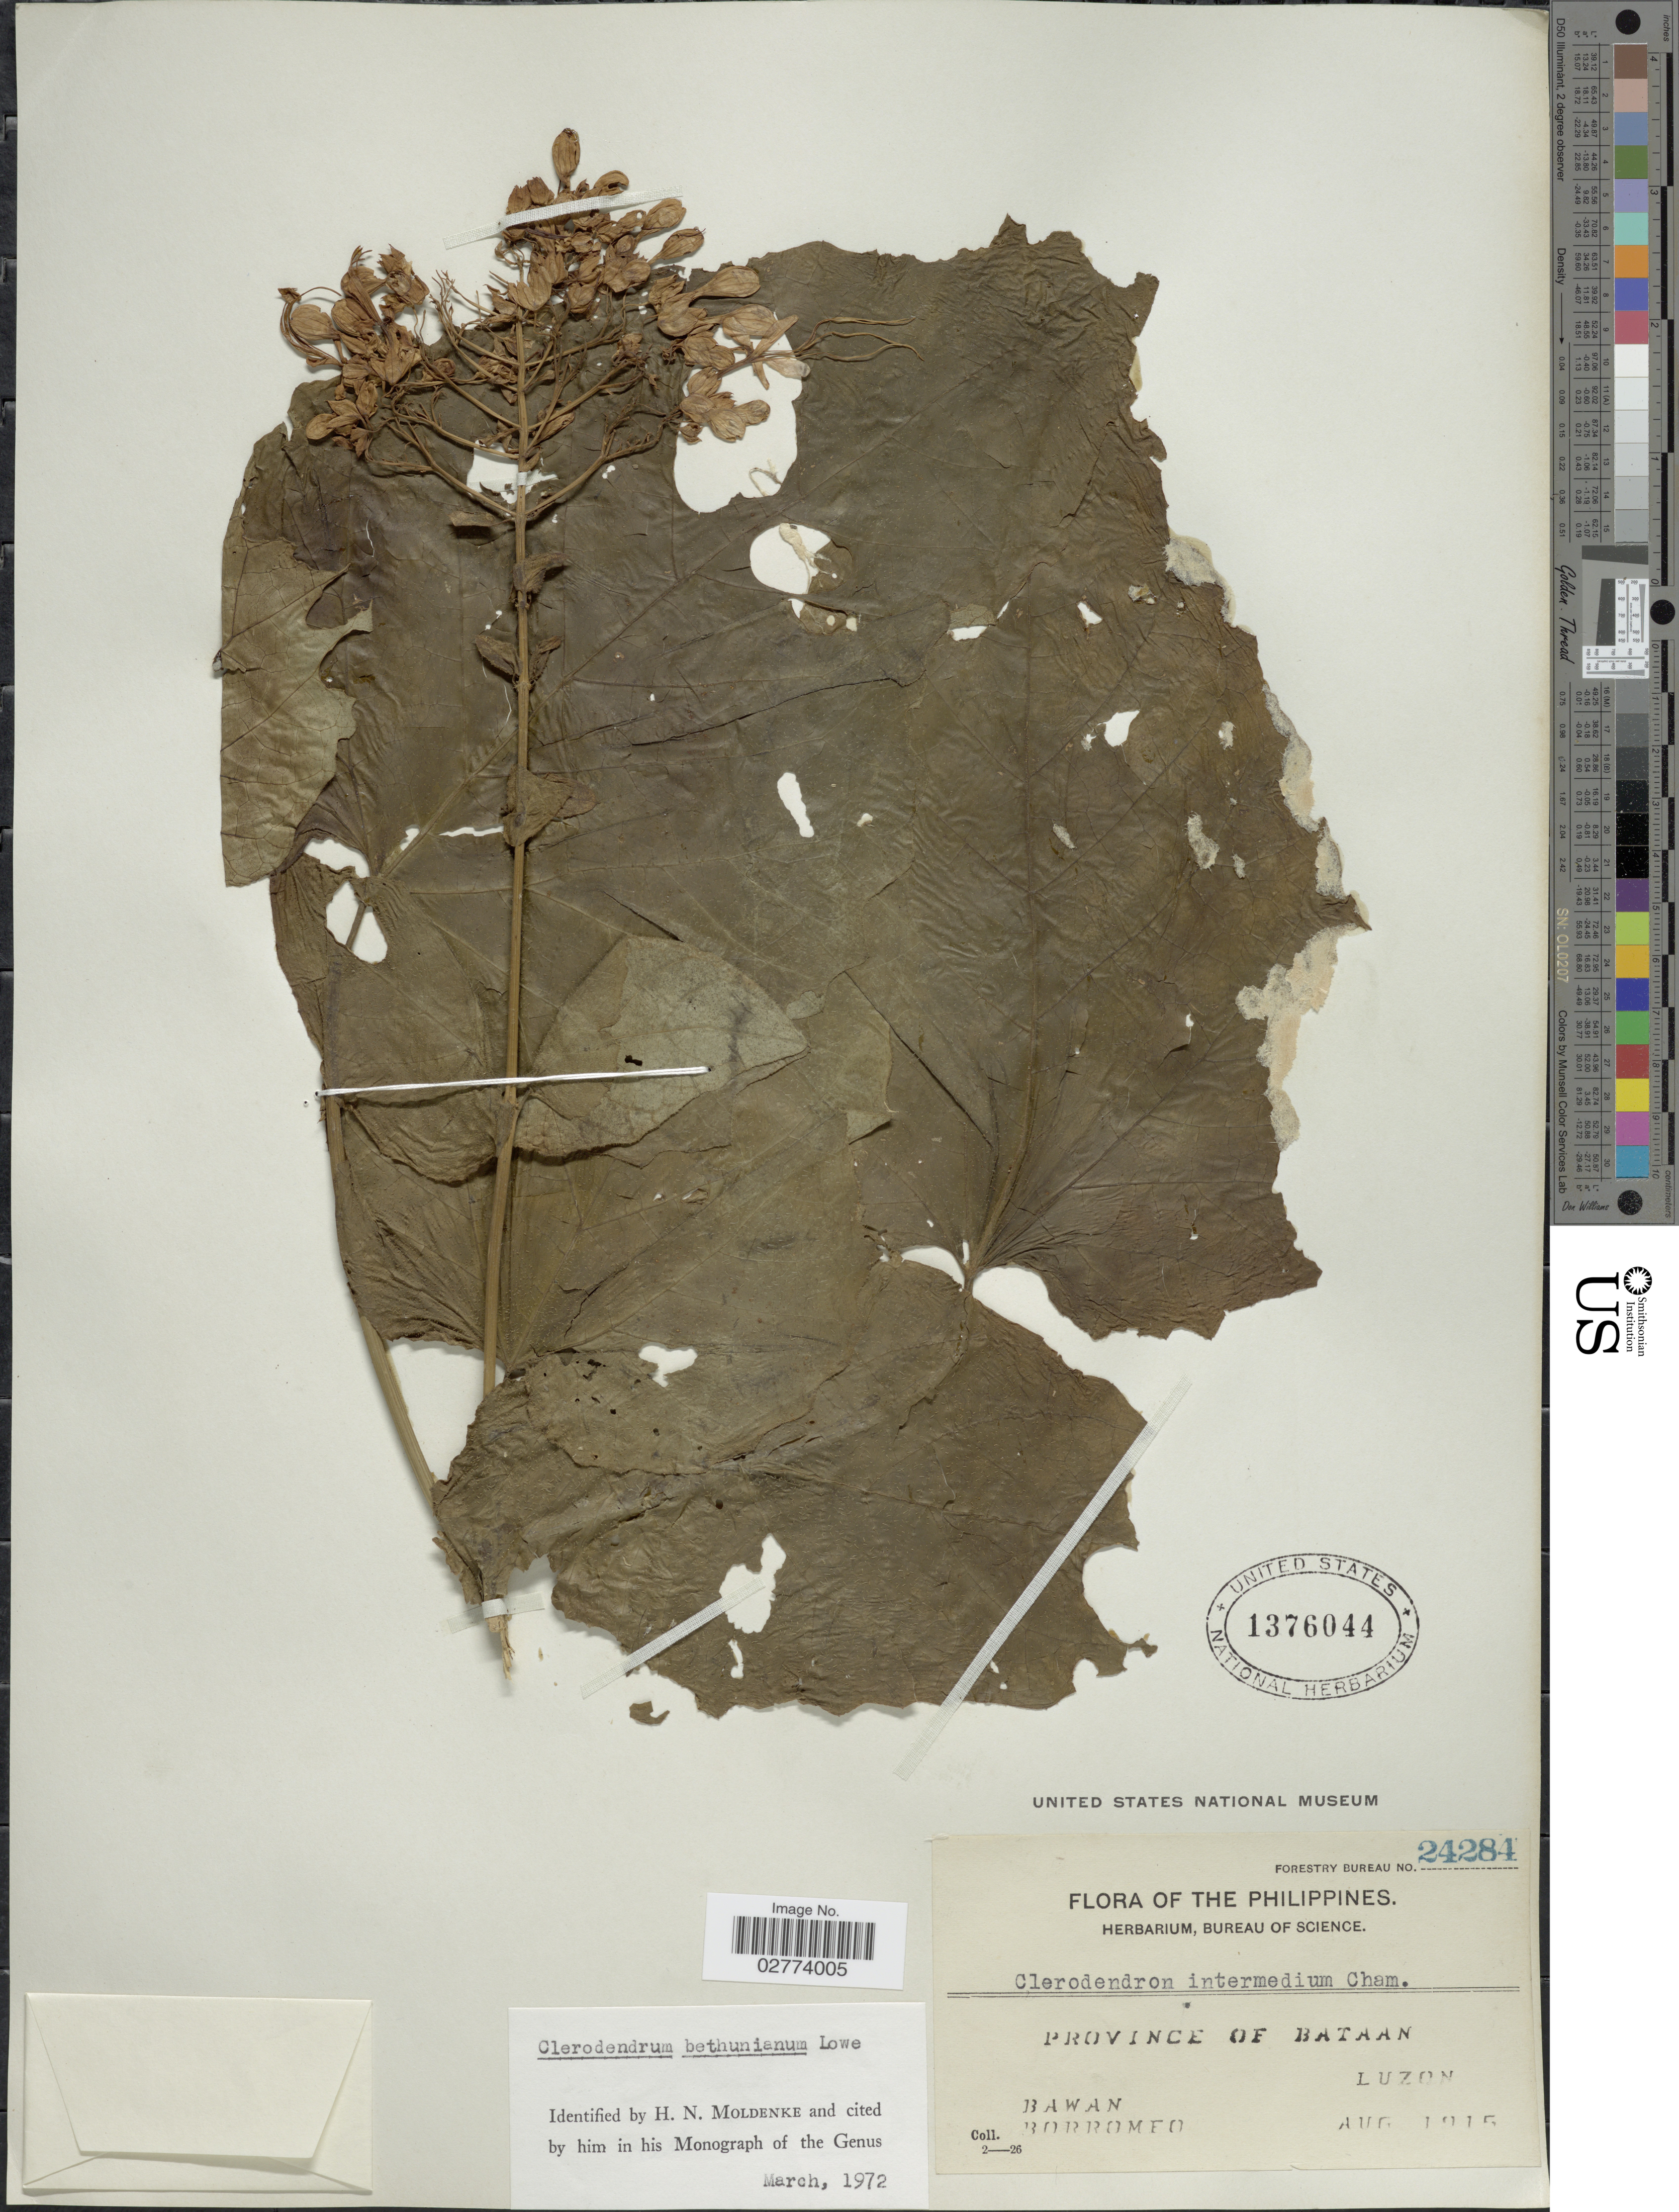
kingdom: Plantae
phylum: Tracheophyta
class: Magnoliopsida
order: Lamiales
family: Lamiaceae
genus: Clerodendrum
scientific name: Clerodendrum bethuneanum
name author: H. Low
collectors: Bawan & -. Borromeo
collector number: Forestry Bureau24284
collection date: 1915-08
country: Philippines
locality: Province of Bataan, Luzon.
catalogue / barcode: US 1376044